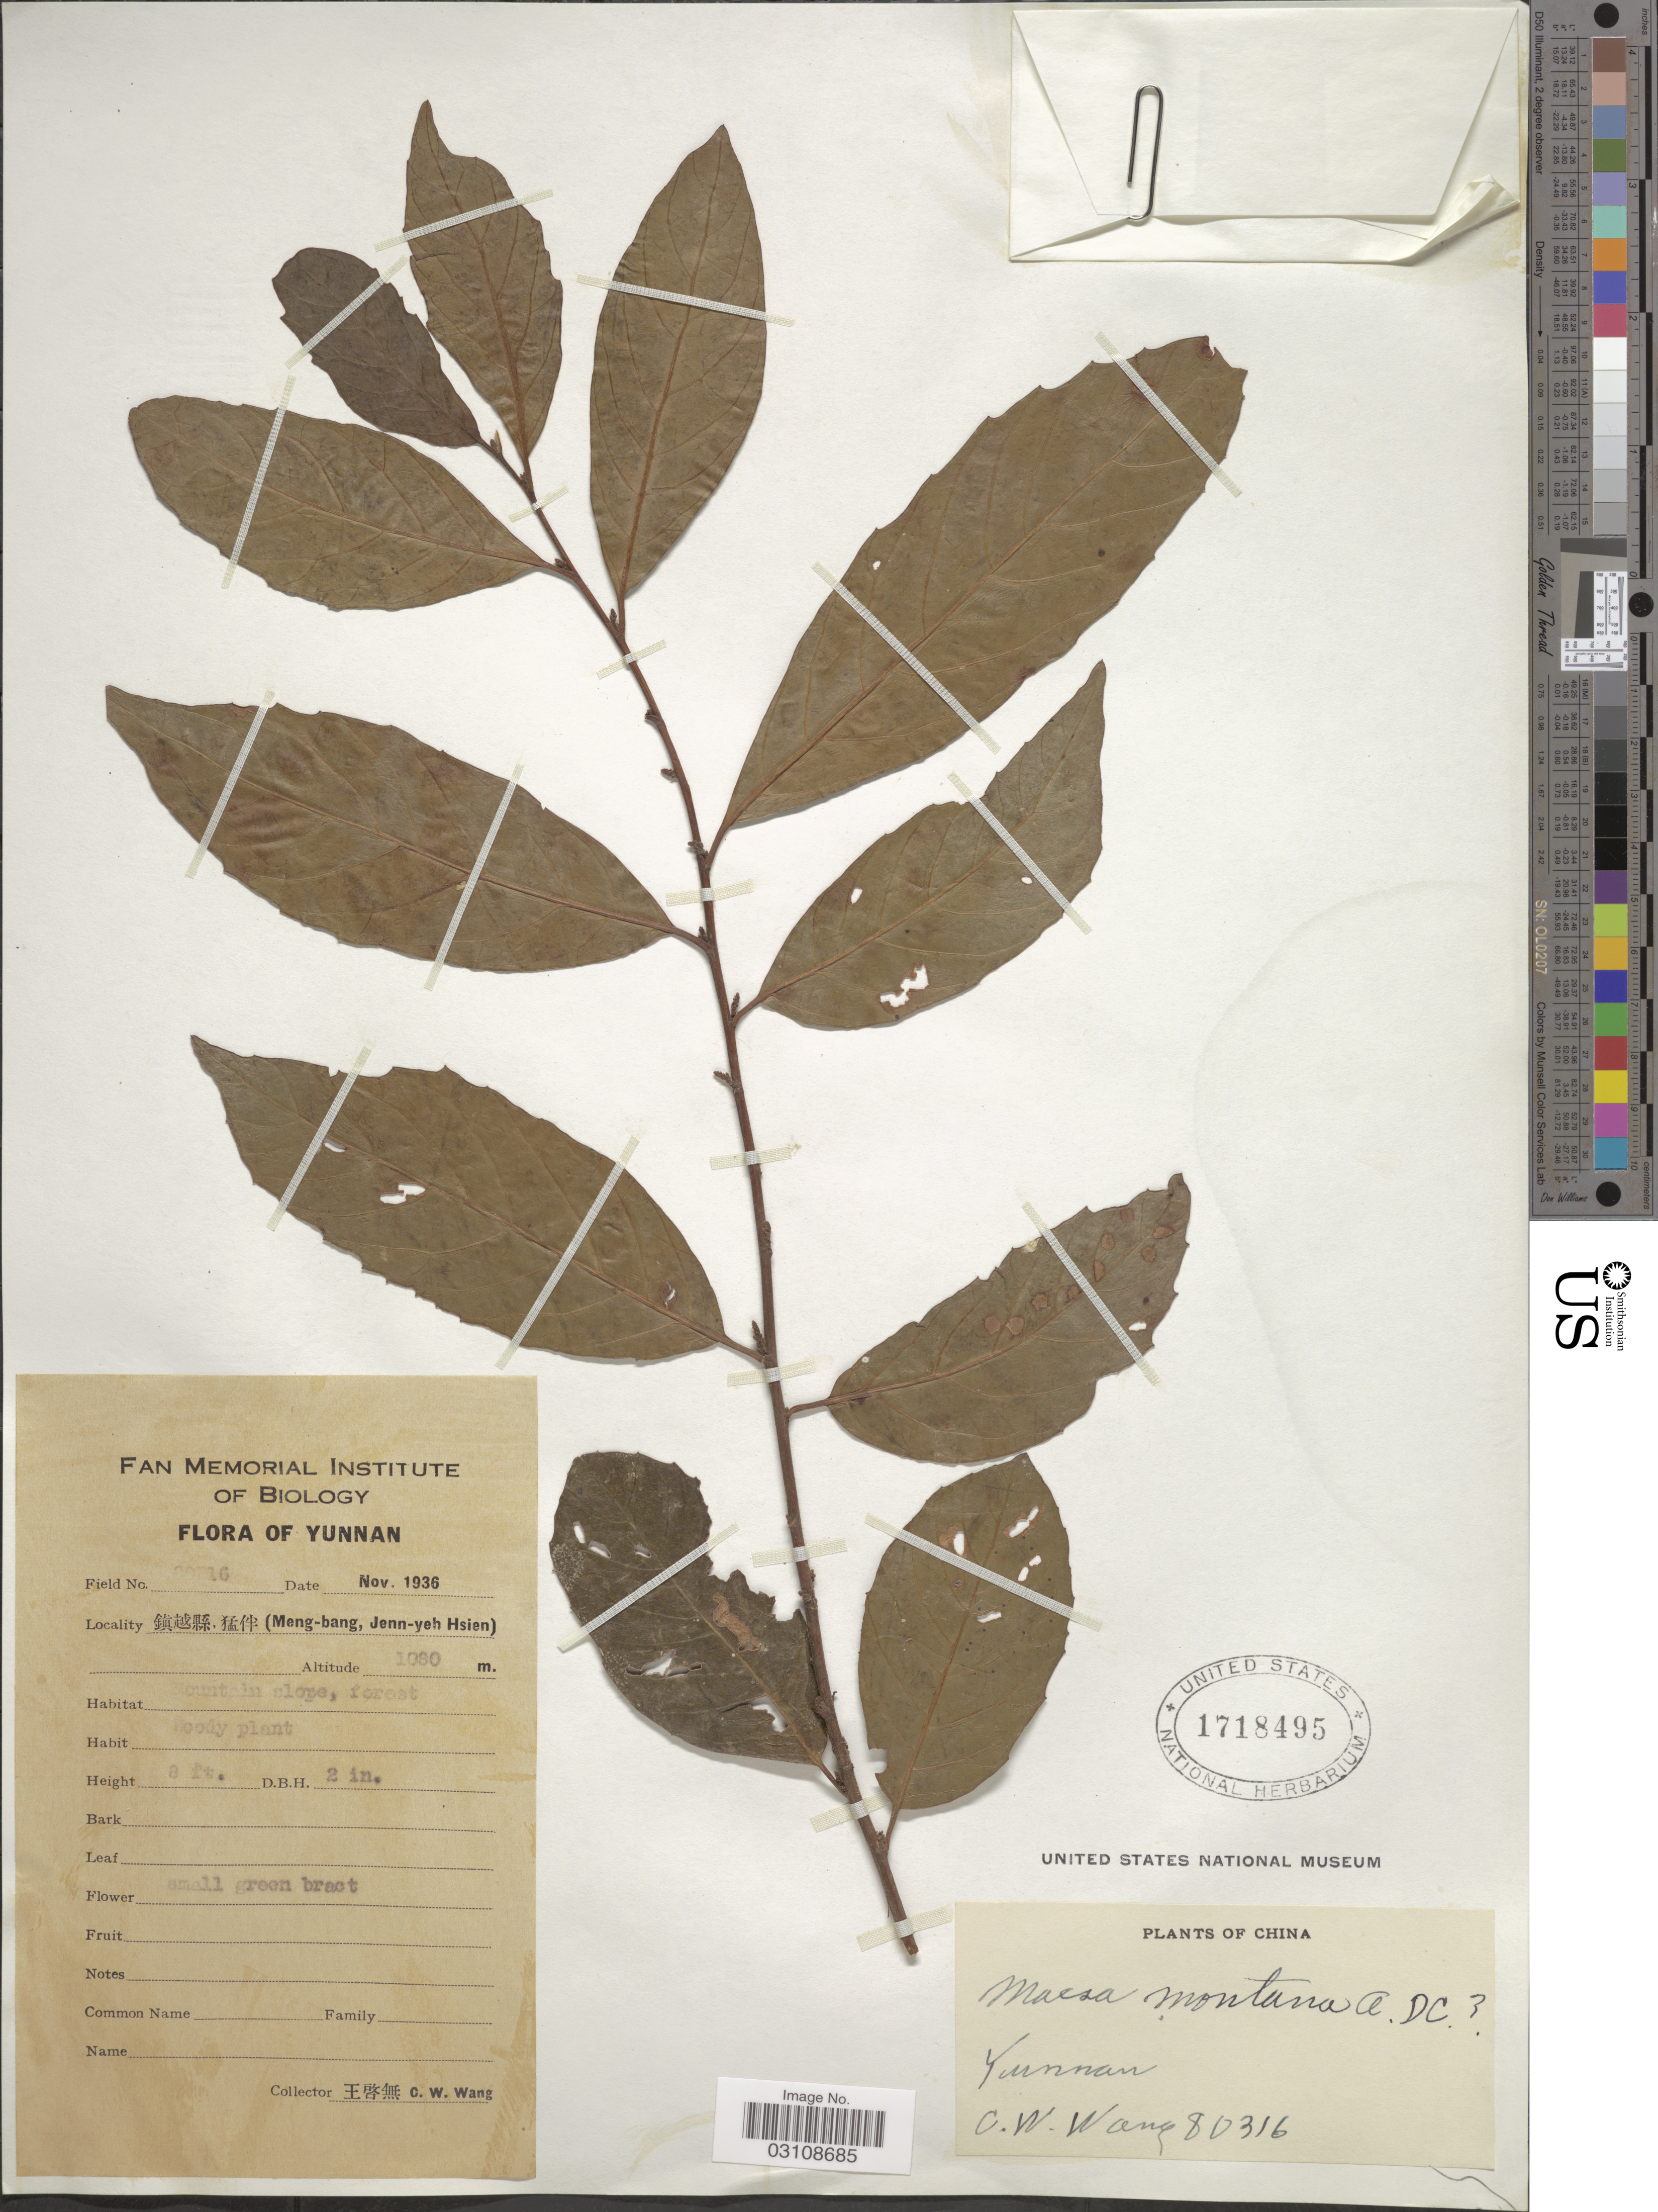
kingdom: Plantae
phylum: Tracheophyta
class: Magnoliopsida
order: Ericales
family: Primulaceae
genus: Maesa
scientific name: Maesa montana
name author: A. DC.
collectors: C. W. Wang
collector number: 80316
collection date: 1936-11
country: China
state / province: Yunnan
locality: (Meng-bang, Jenn-yeh Hsien).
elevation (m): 1080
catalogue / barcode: US 1718495